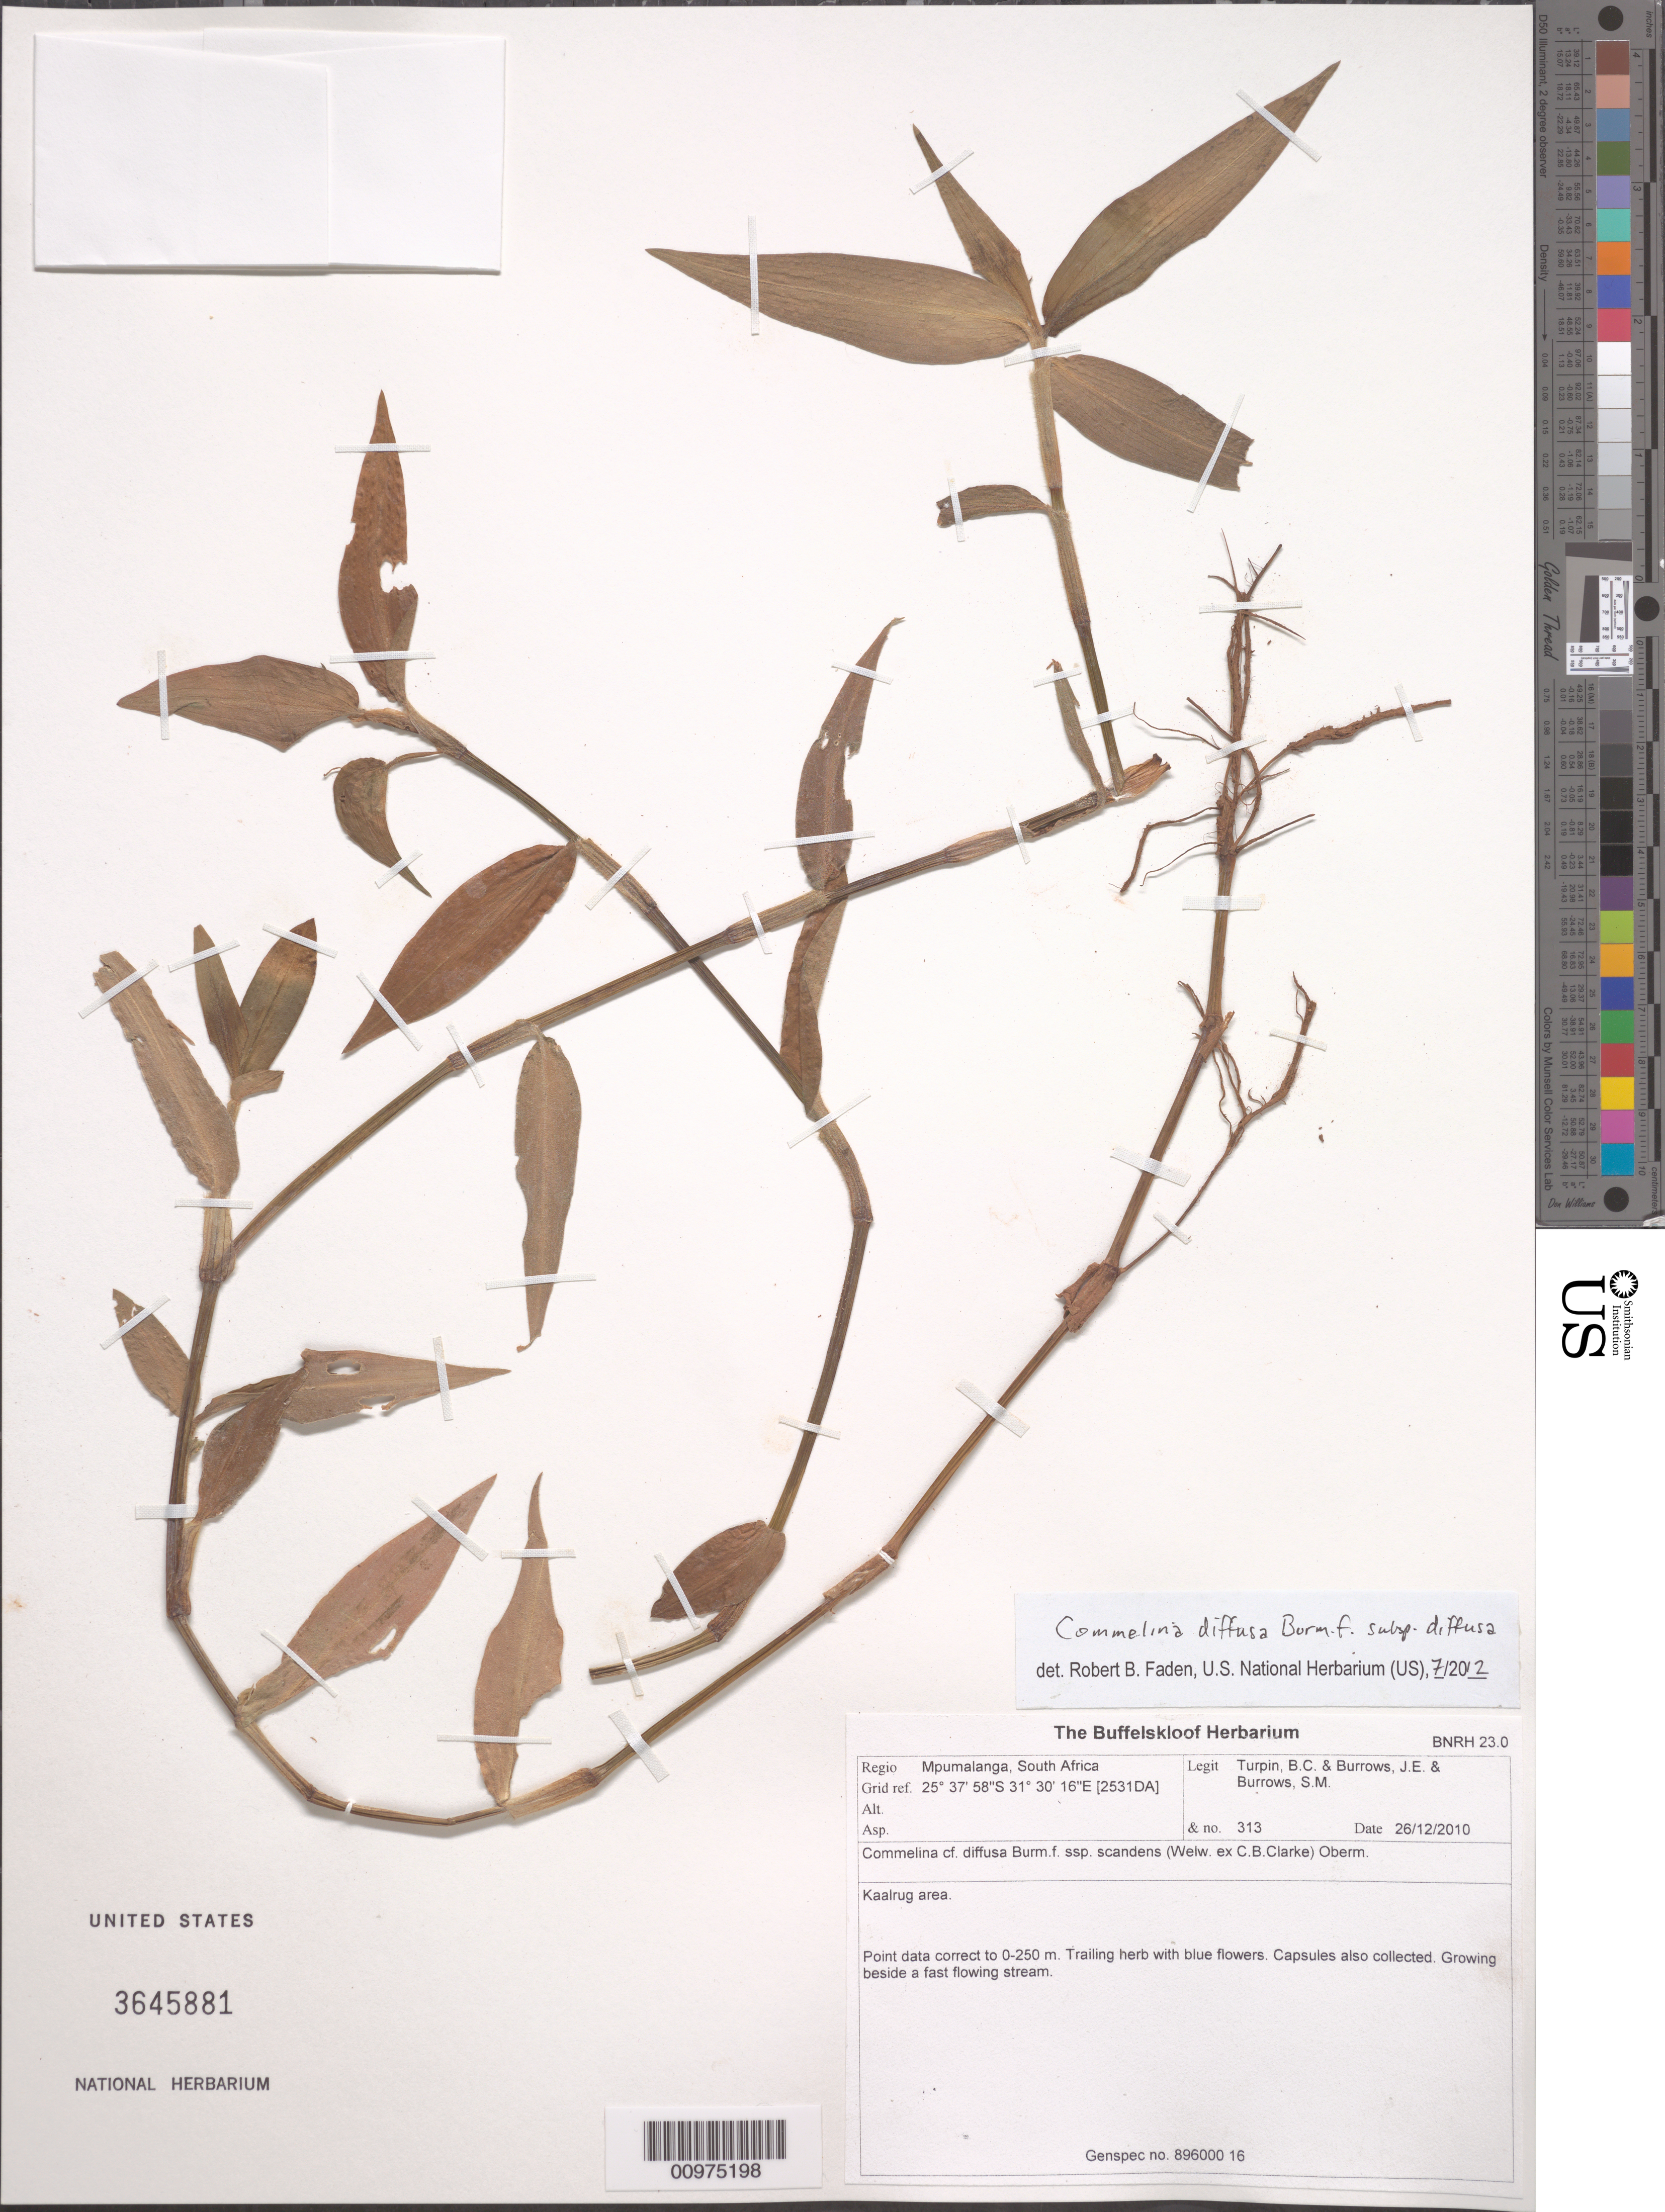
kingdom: Plantae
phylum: Tracheophyta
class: Liliopsida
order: Commelinales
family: Commelinaceae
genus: Commelina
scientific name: Commelina diffusa subsp. diffusa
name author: Burm. f.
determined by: Faden, Robert B., (US), Smithsonian Institution - National Museum of Natural History (UNITED STATES)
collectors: B. C. Turpin et al.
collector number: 313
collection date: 2010-12-26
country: South Africa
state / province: Mpumalanga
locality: Kaalrug area.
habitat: Growing beside a fast flowing stream.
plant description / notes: Point data correct to 0-250 m. Genspec no. 896000 16. 2531CB. BNRH23.0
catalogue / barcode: US 3645881